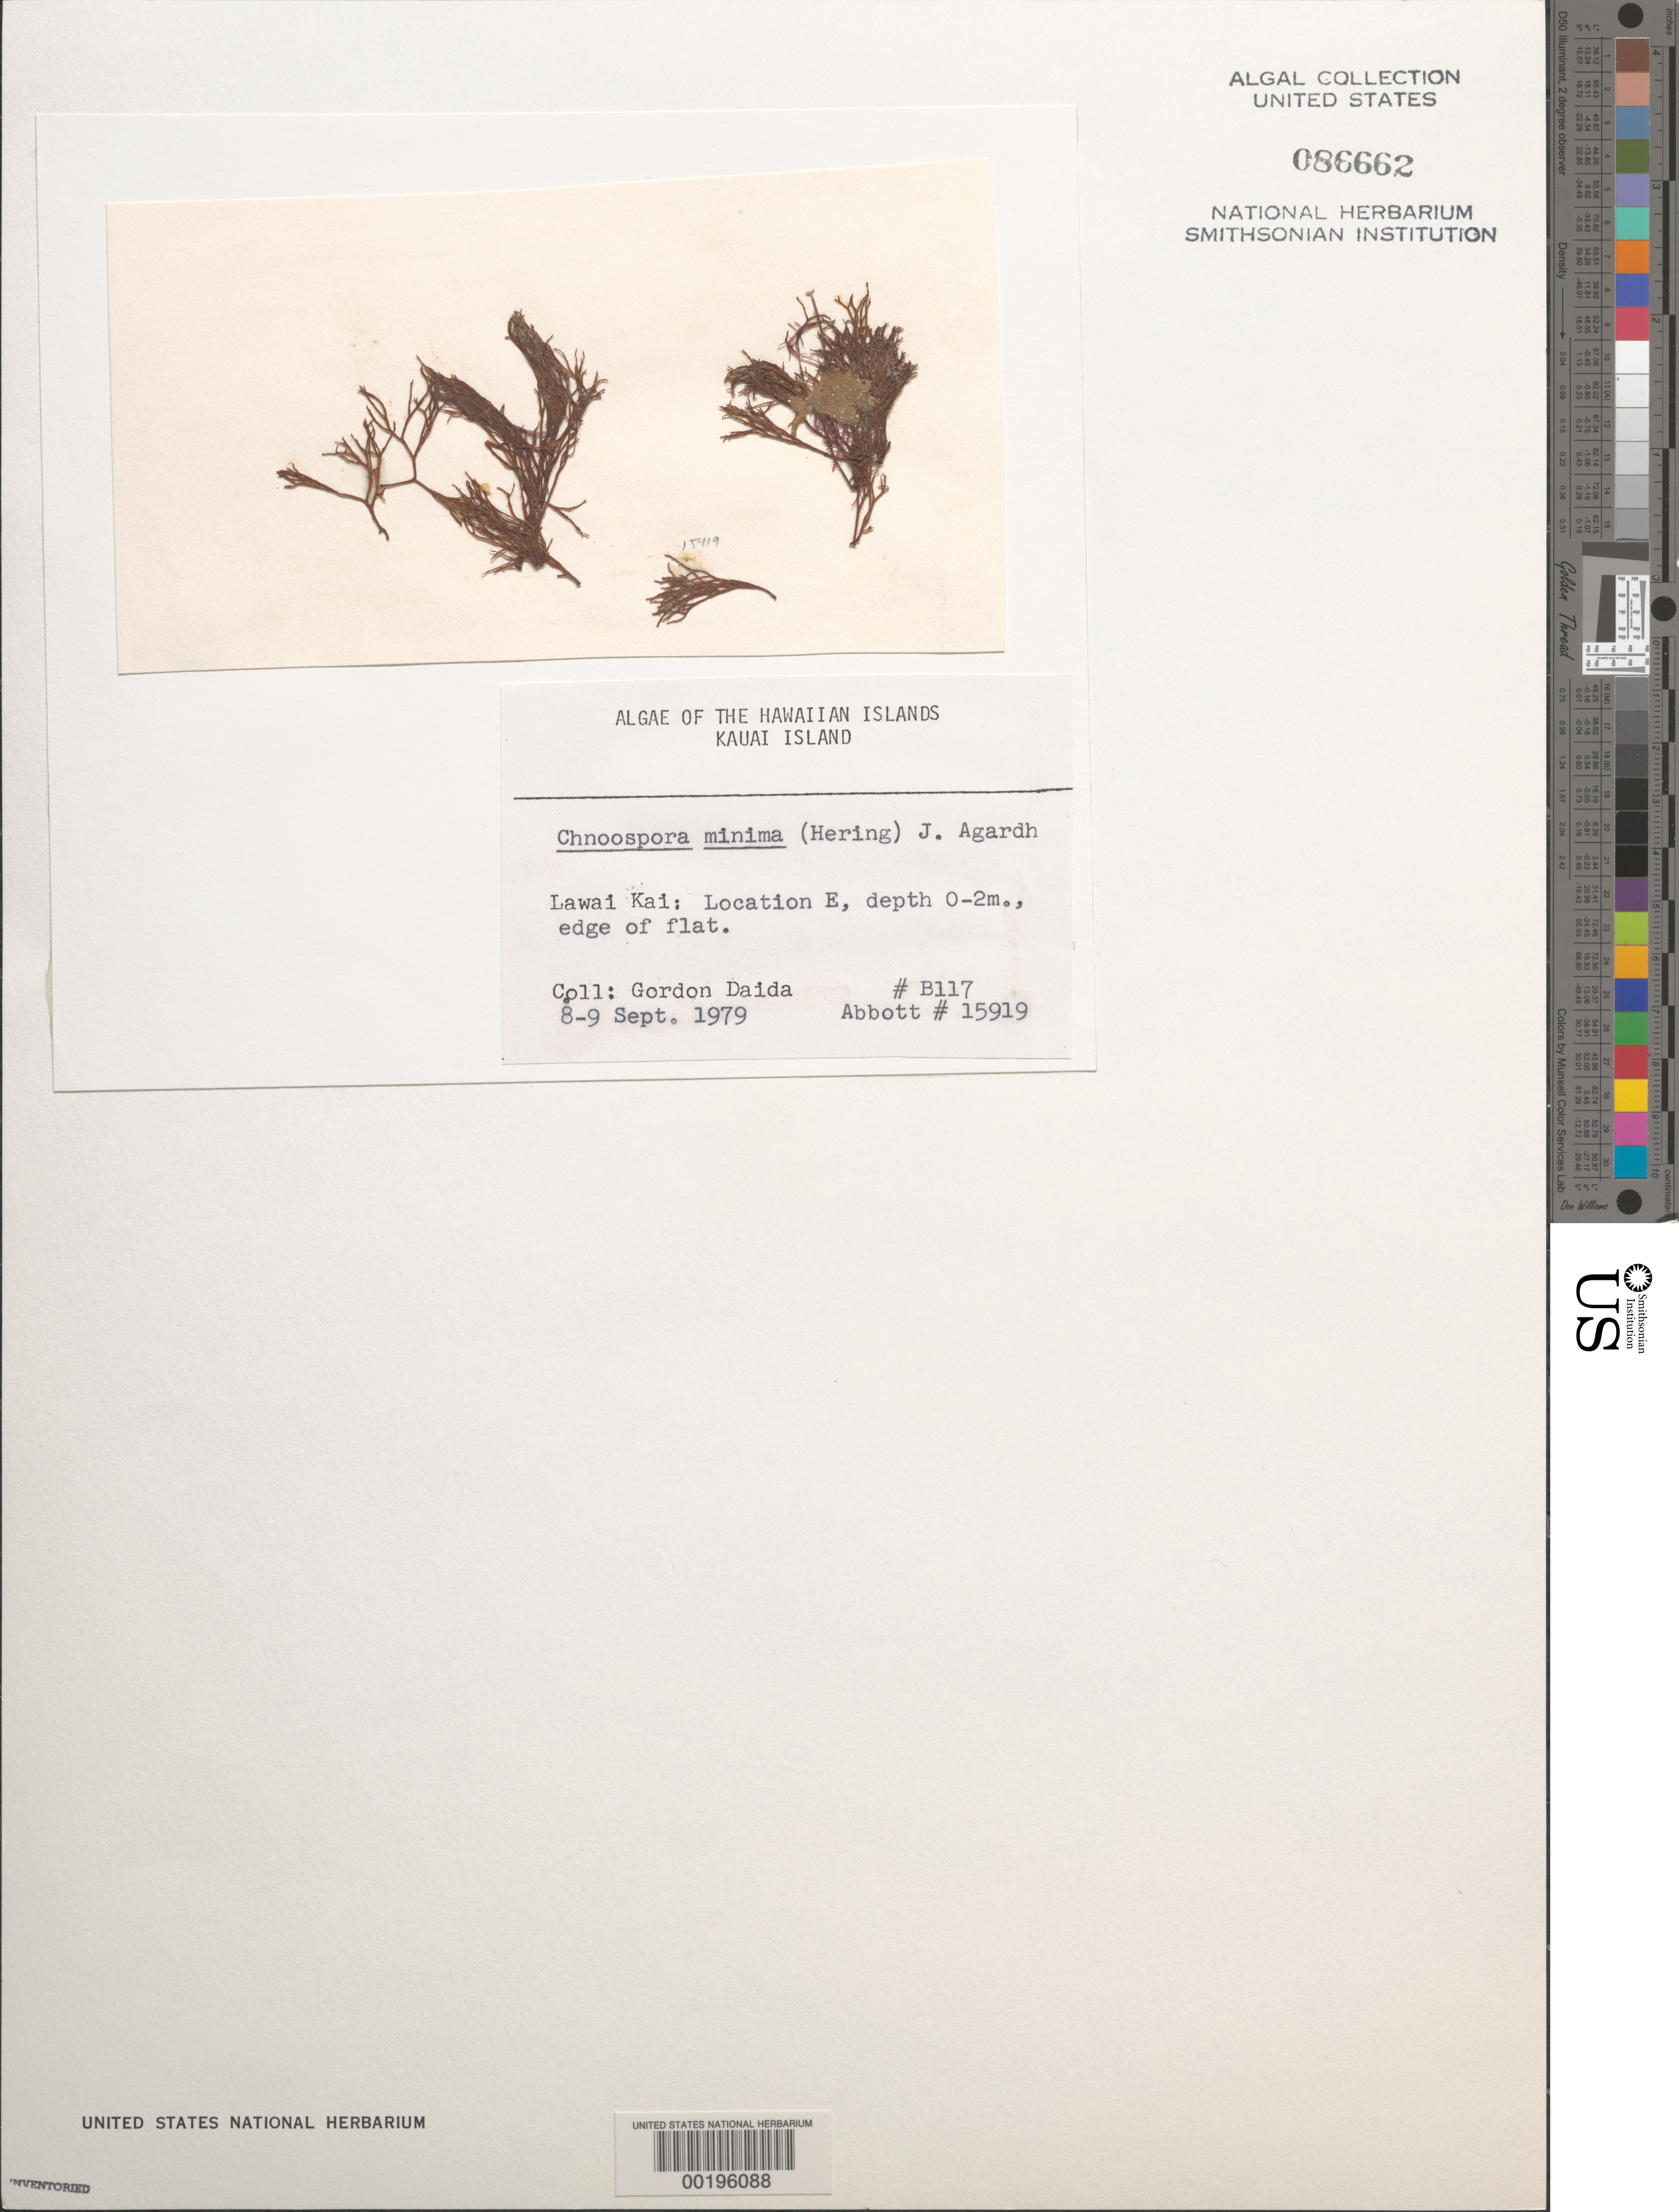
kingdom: Chromista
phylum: Ochrophyta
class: Phaeophyceae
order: Scytosiphonales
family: Scytosiphonaceae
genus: Chnoospora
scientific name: Chnoospora minima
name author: (Hering) Papenf.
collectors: G. Daida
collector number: B117 & IAA 15919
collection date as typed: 08 Sep 1979 to 09 Sep 1979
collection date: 1979-09-08/1979-09-09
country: United States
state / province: Hawaii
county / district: Kaui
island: Kaua'i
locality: Lawai Kai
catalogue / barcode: US 86662